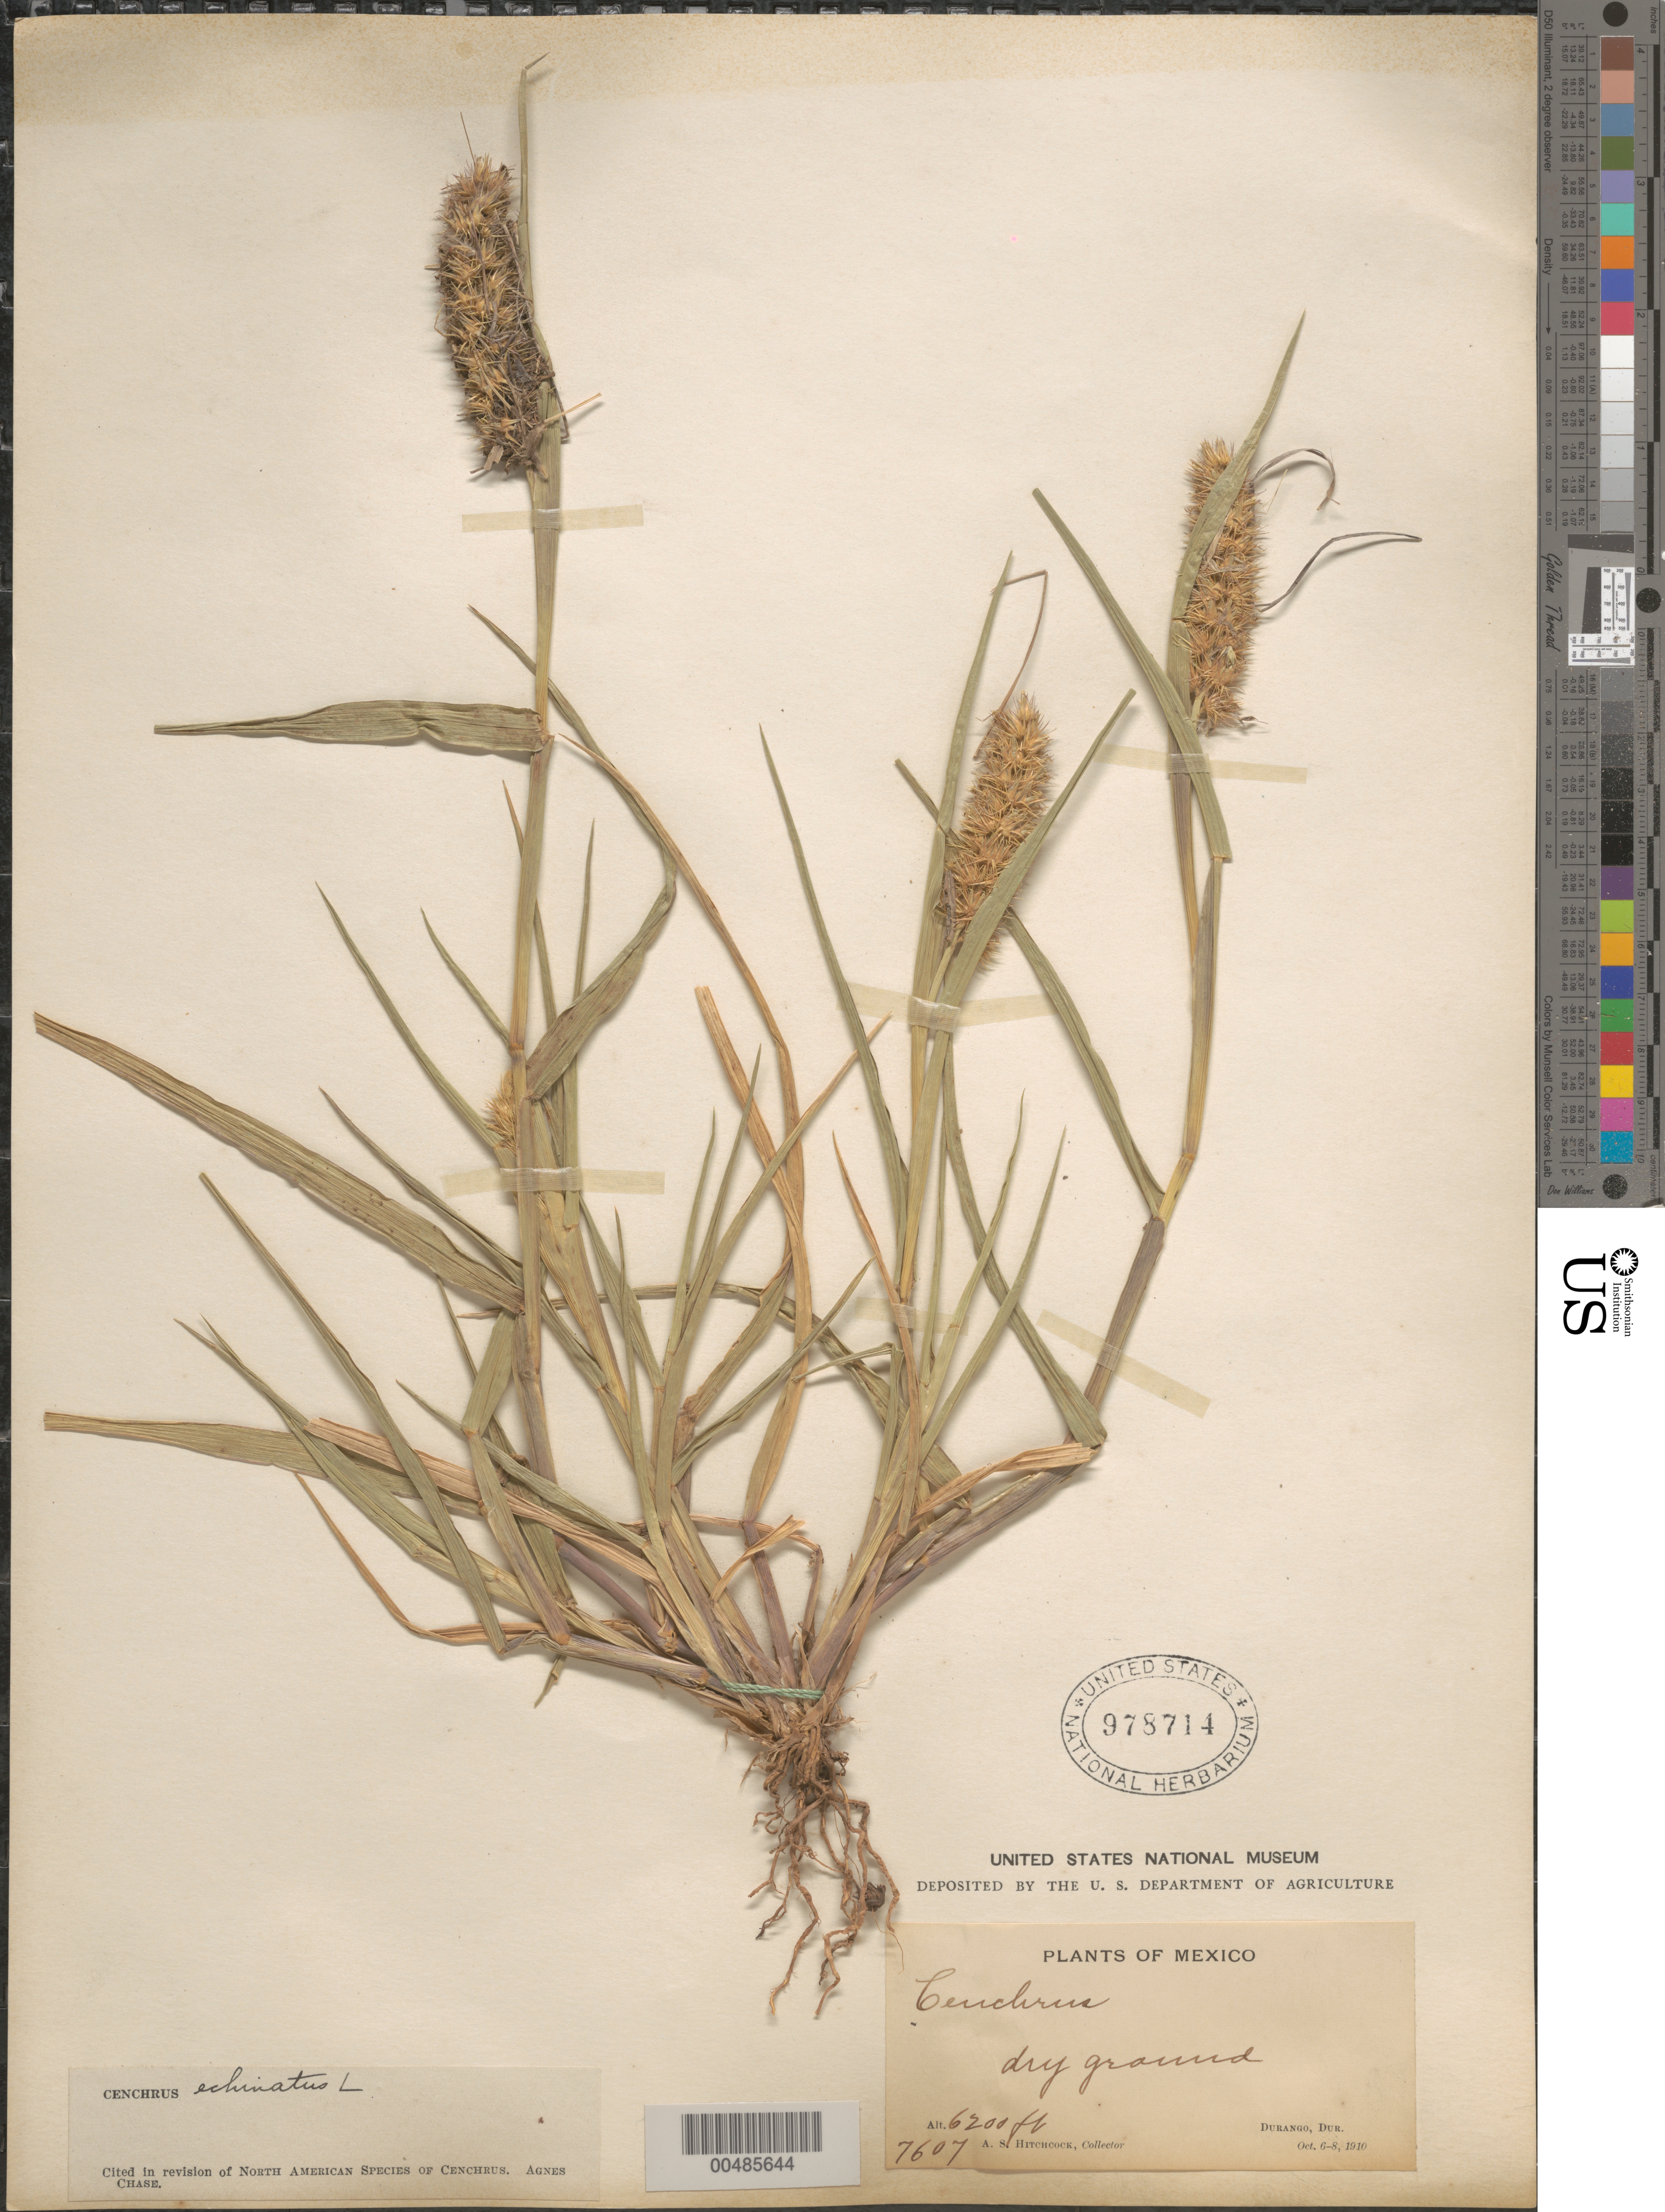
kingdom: Plantae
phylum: Tracheophyta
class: Liliopsida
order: Poales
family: Poaceae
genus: Cenchrus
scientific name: Cenchrus echinatus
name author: L.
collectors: A. S. Hitchcock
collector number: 7607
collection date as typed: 6 Oct 1910 to 8 Oct 1910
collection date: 1910-10-06/1910-10-08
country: Mexico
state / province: Durango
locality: Durango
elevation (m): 1890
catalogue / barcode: US 978714